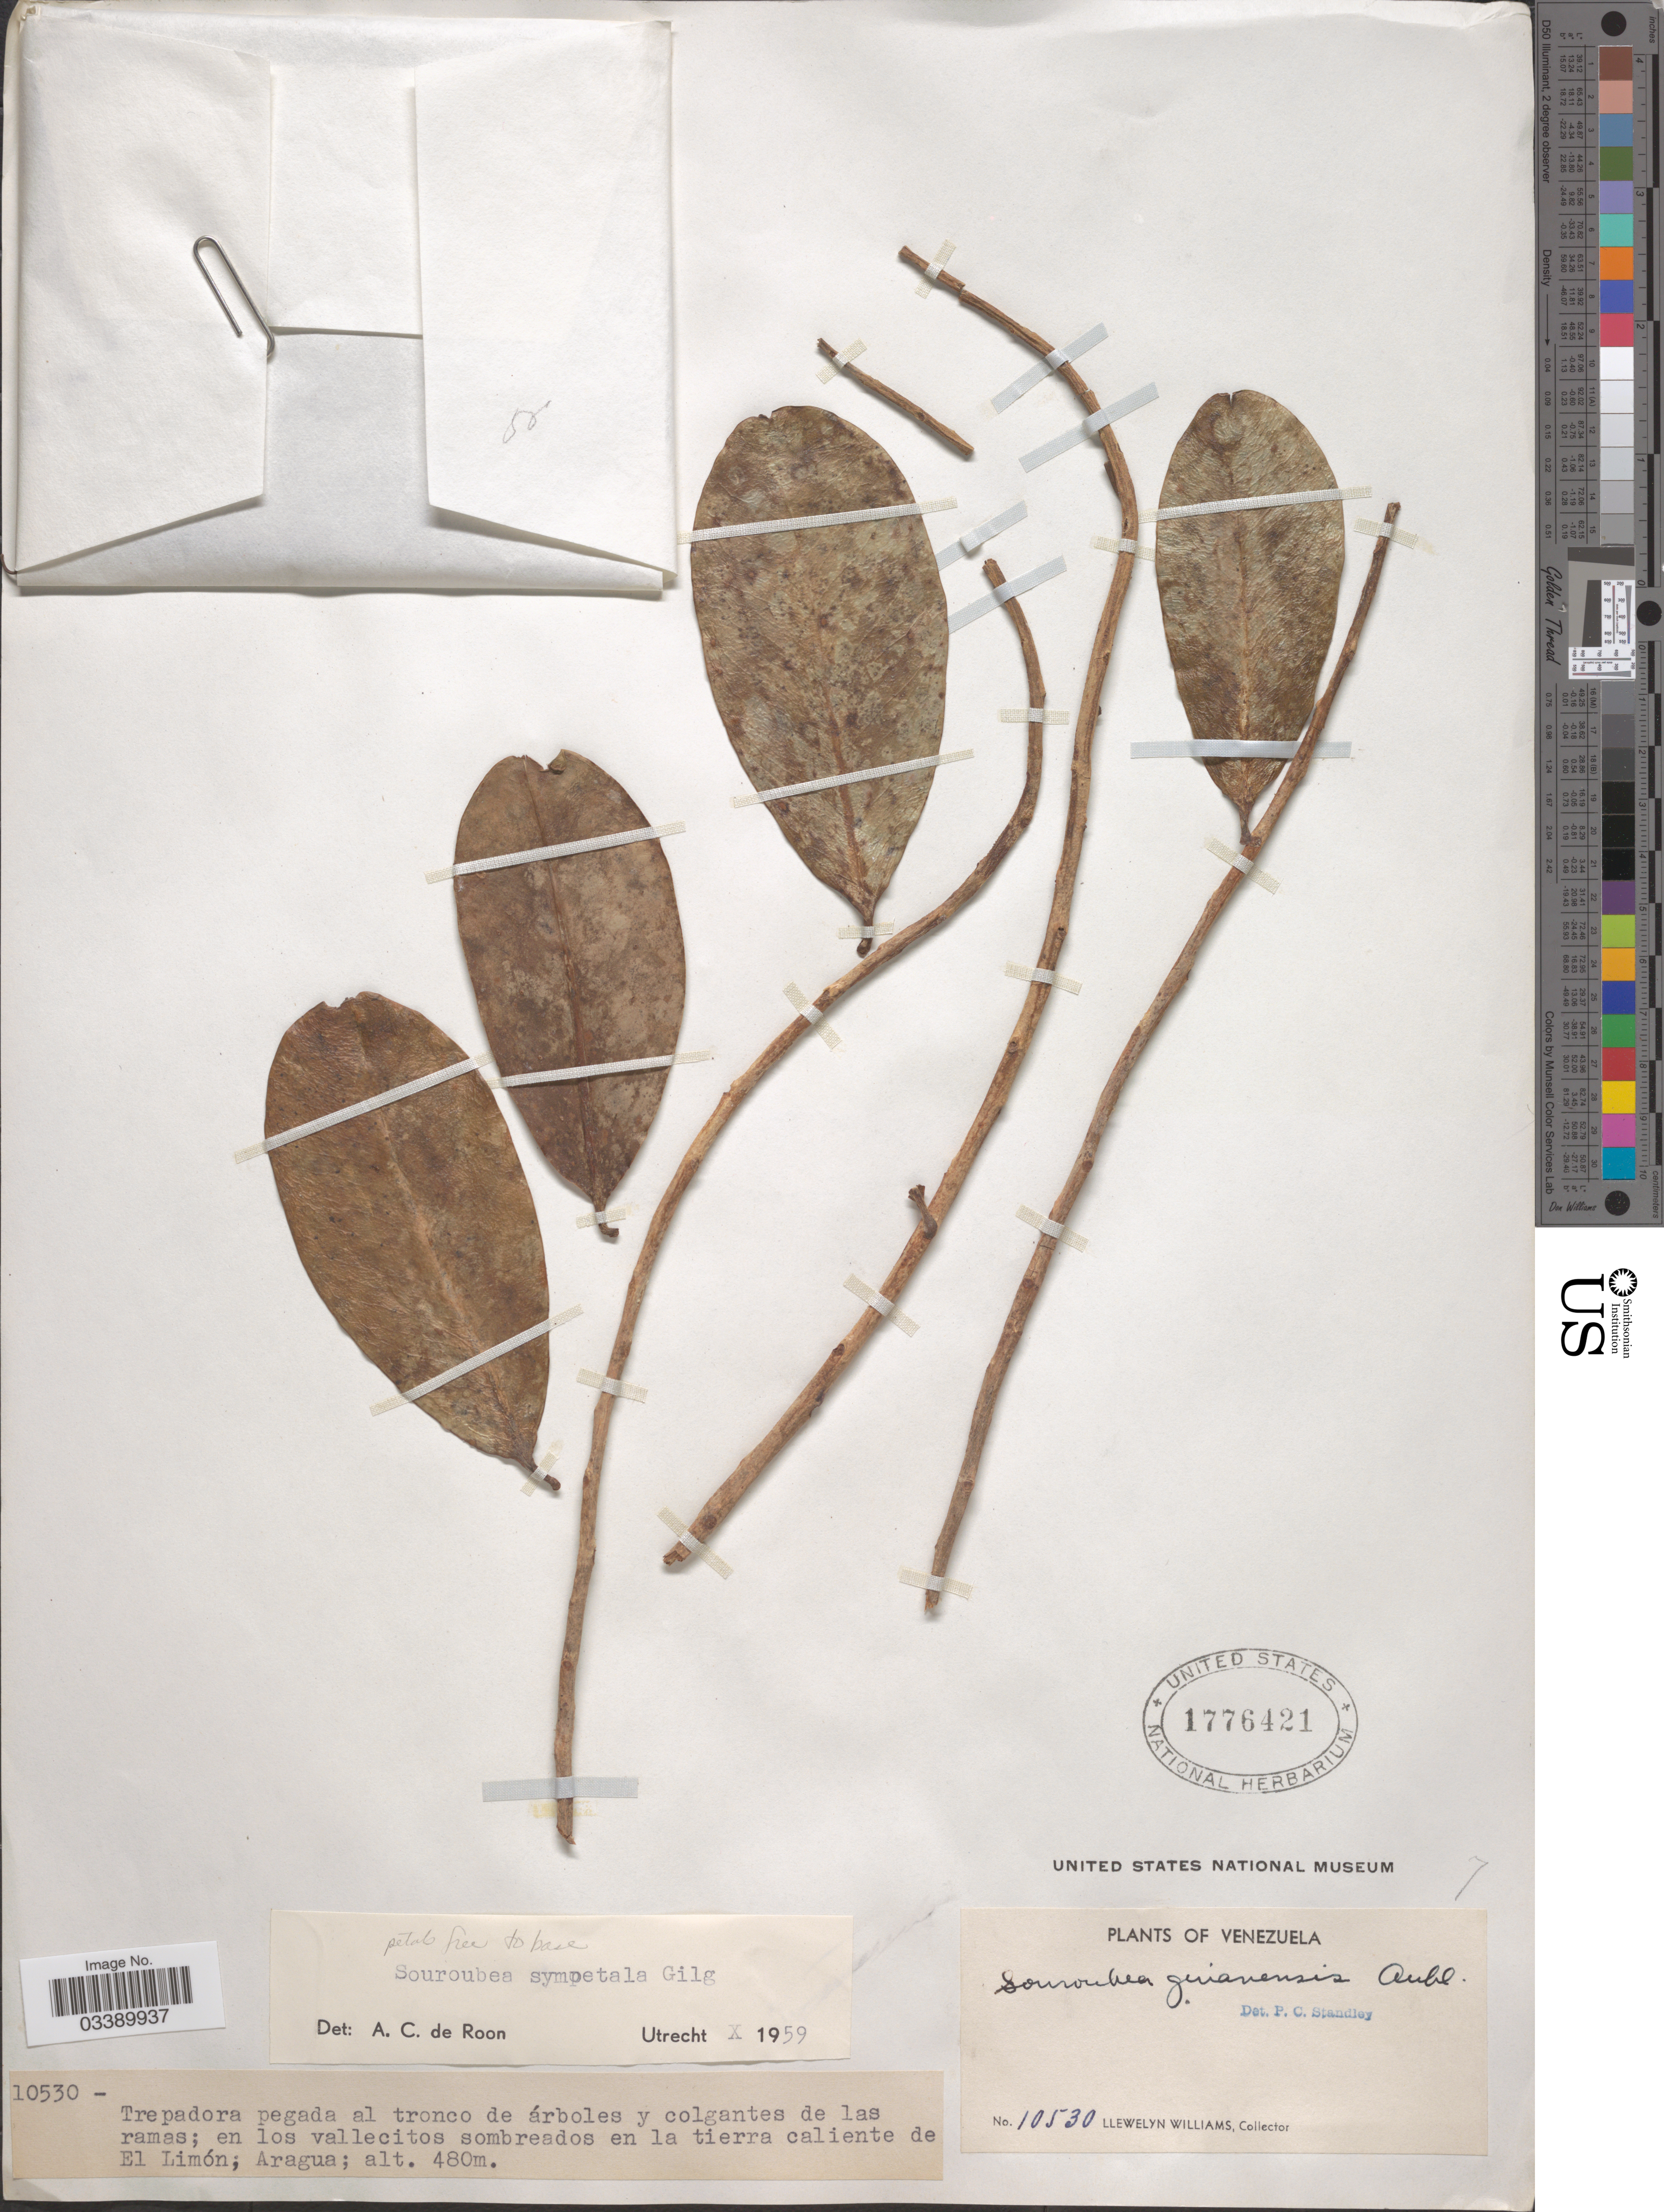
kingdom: Plantae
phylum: Tracheophyta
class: Magnoliopsida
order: Ericales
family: Marcgraviaceae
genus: Souroubea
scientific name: Souroubea sympetala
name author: Gilg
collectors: Ll. Williams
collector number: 10530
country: Venezuela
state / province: Aragua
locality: En los vallecitos sombreados en la tierra caliente de El Limón.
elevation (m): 480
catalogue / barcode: US 1776421